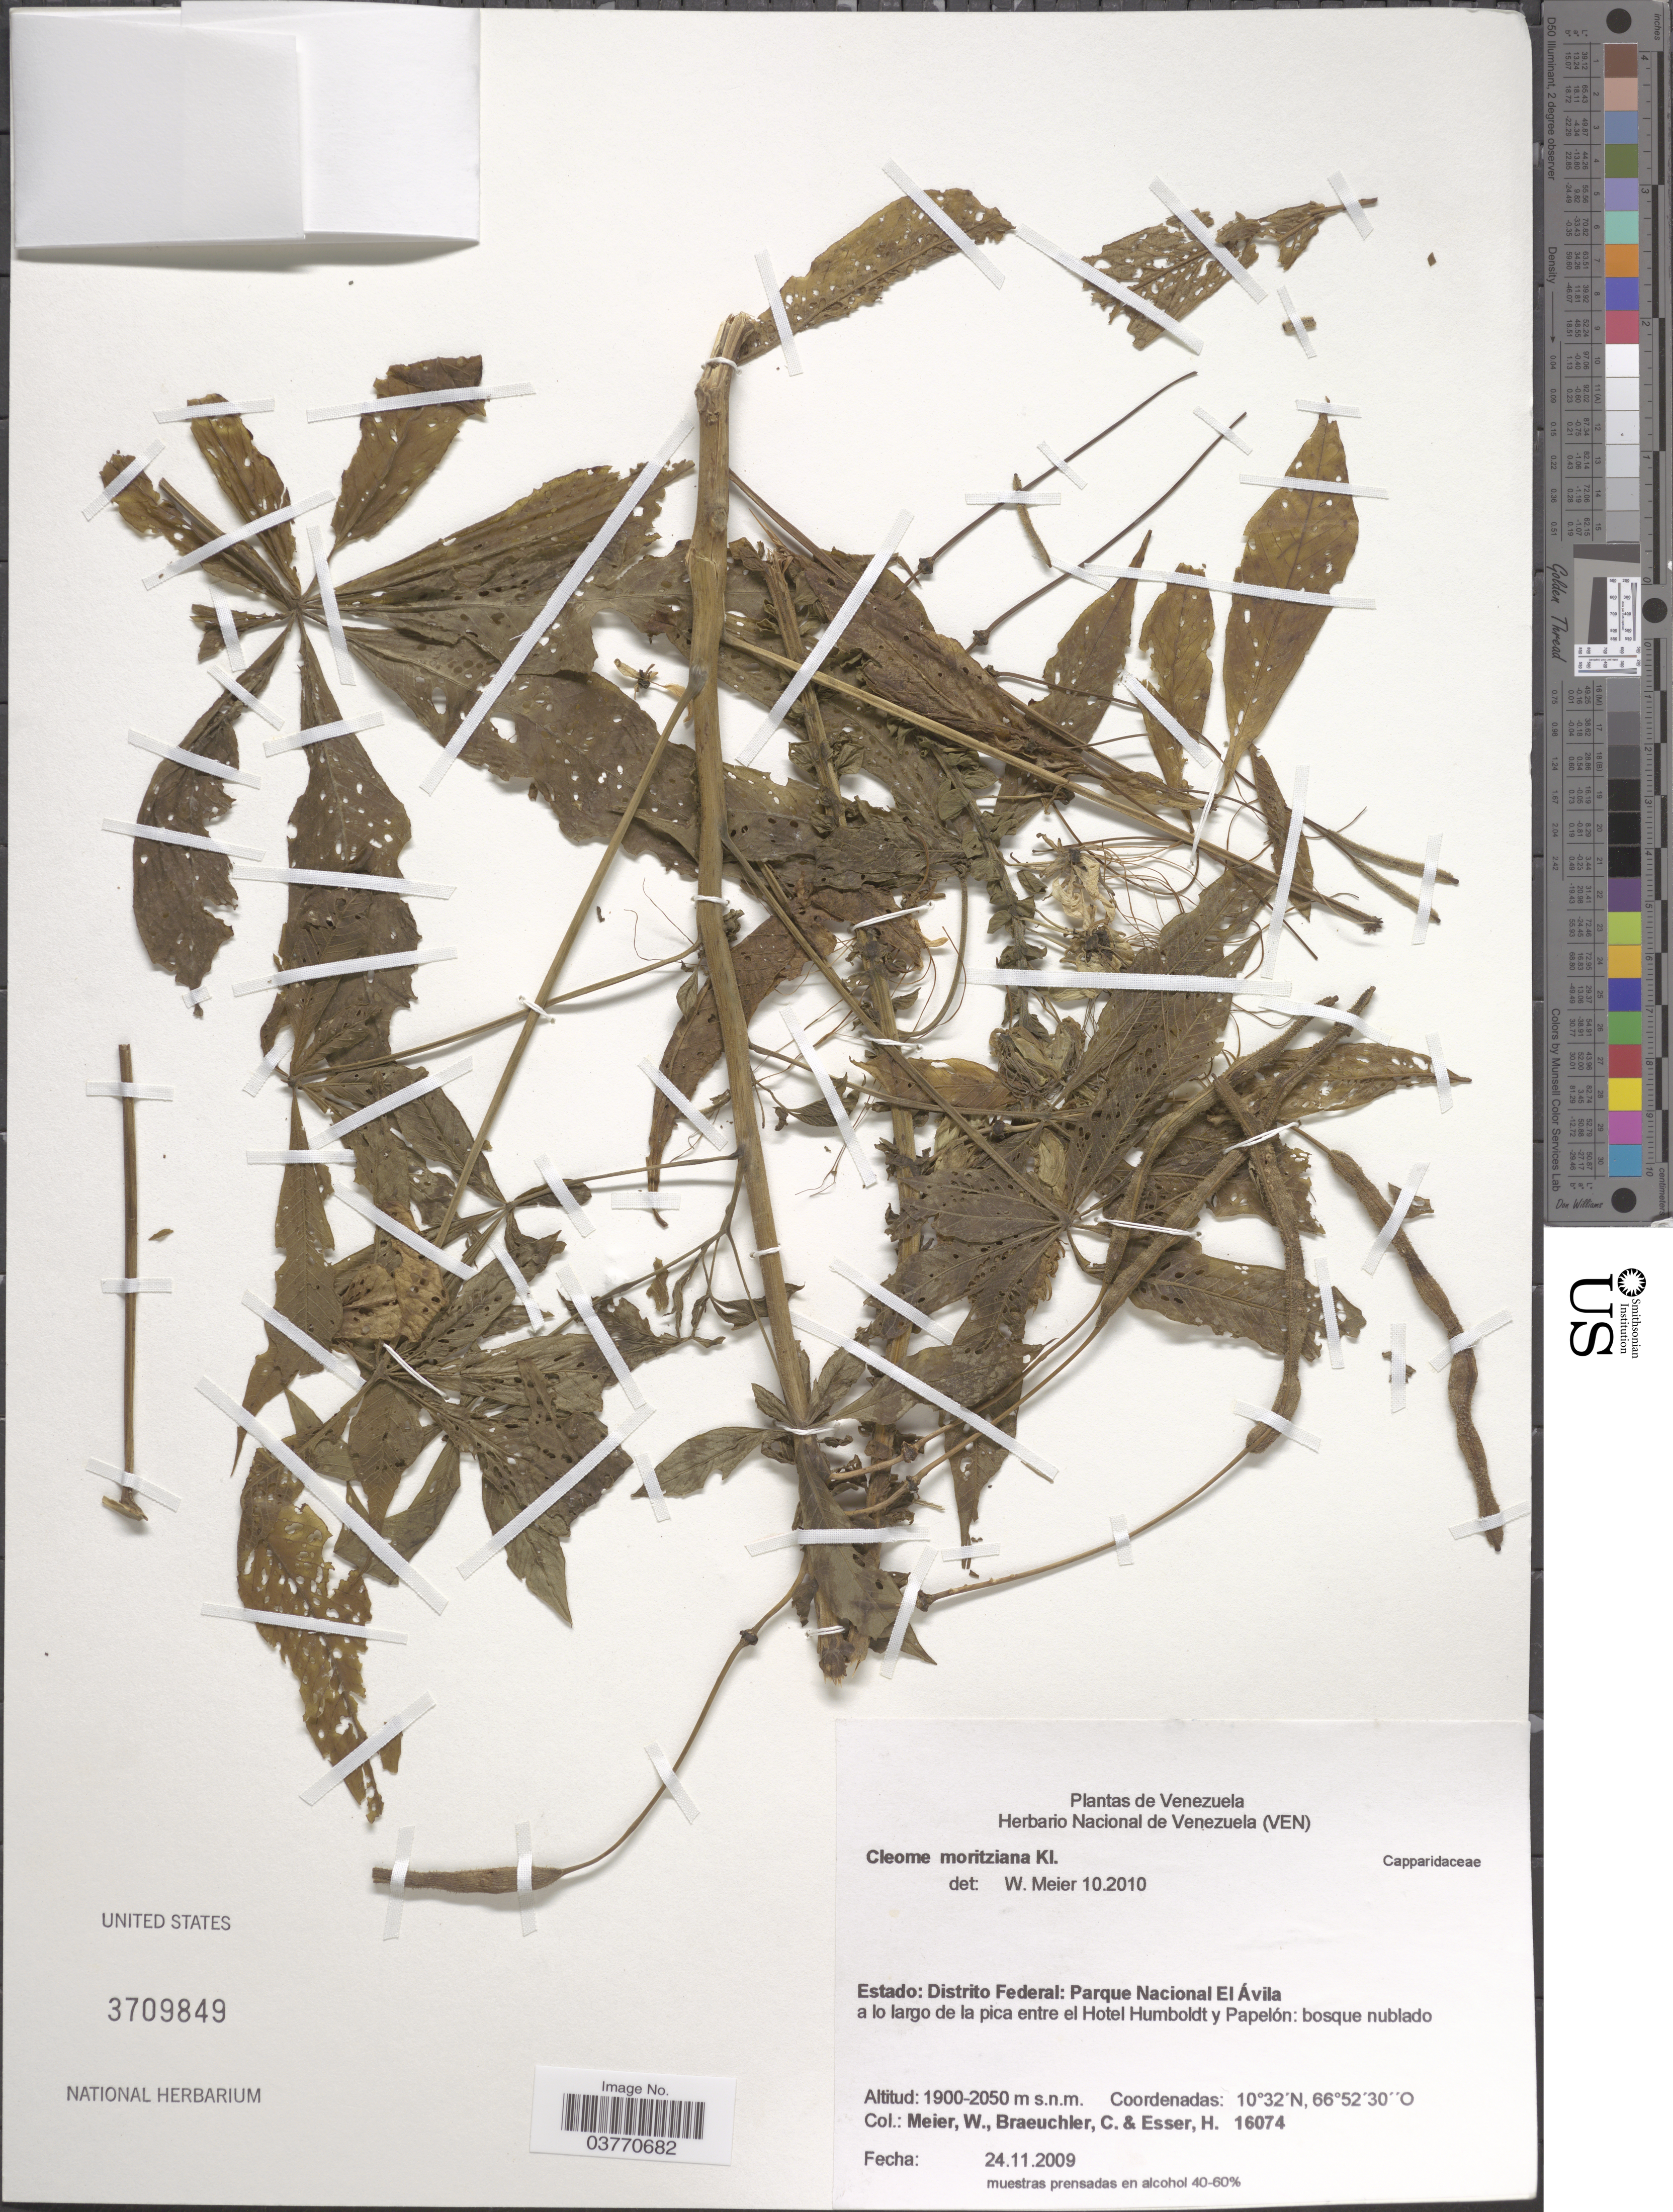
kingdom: Plantae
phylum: Tracheophyta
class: Magnoliopsida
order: Brassicales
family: Cleomaceae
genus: Andinocleome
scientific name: Andinocleome moritziana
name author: (Klotzsch ex Eichler) Iltis ex E.M. McGinty & Roalson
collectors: W. Meier, C. Braeuchler & H. Esser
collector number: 16074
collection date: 2009-11-24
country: Venezuela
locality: Estado: Distrito Federal: Parque Nacional El Ávila al lo largo de la pica entre el Hotel Humboldt Y Papelón: bosque nublado.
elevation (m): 1900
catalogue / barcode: US 3709849